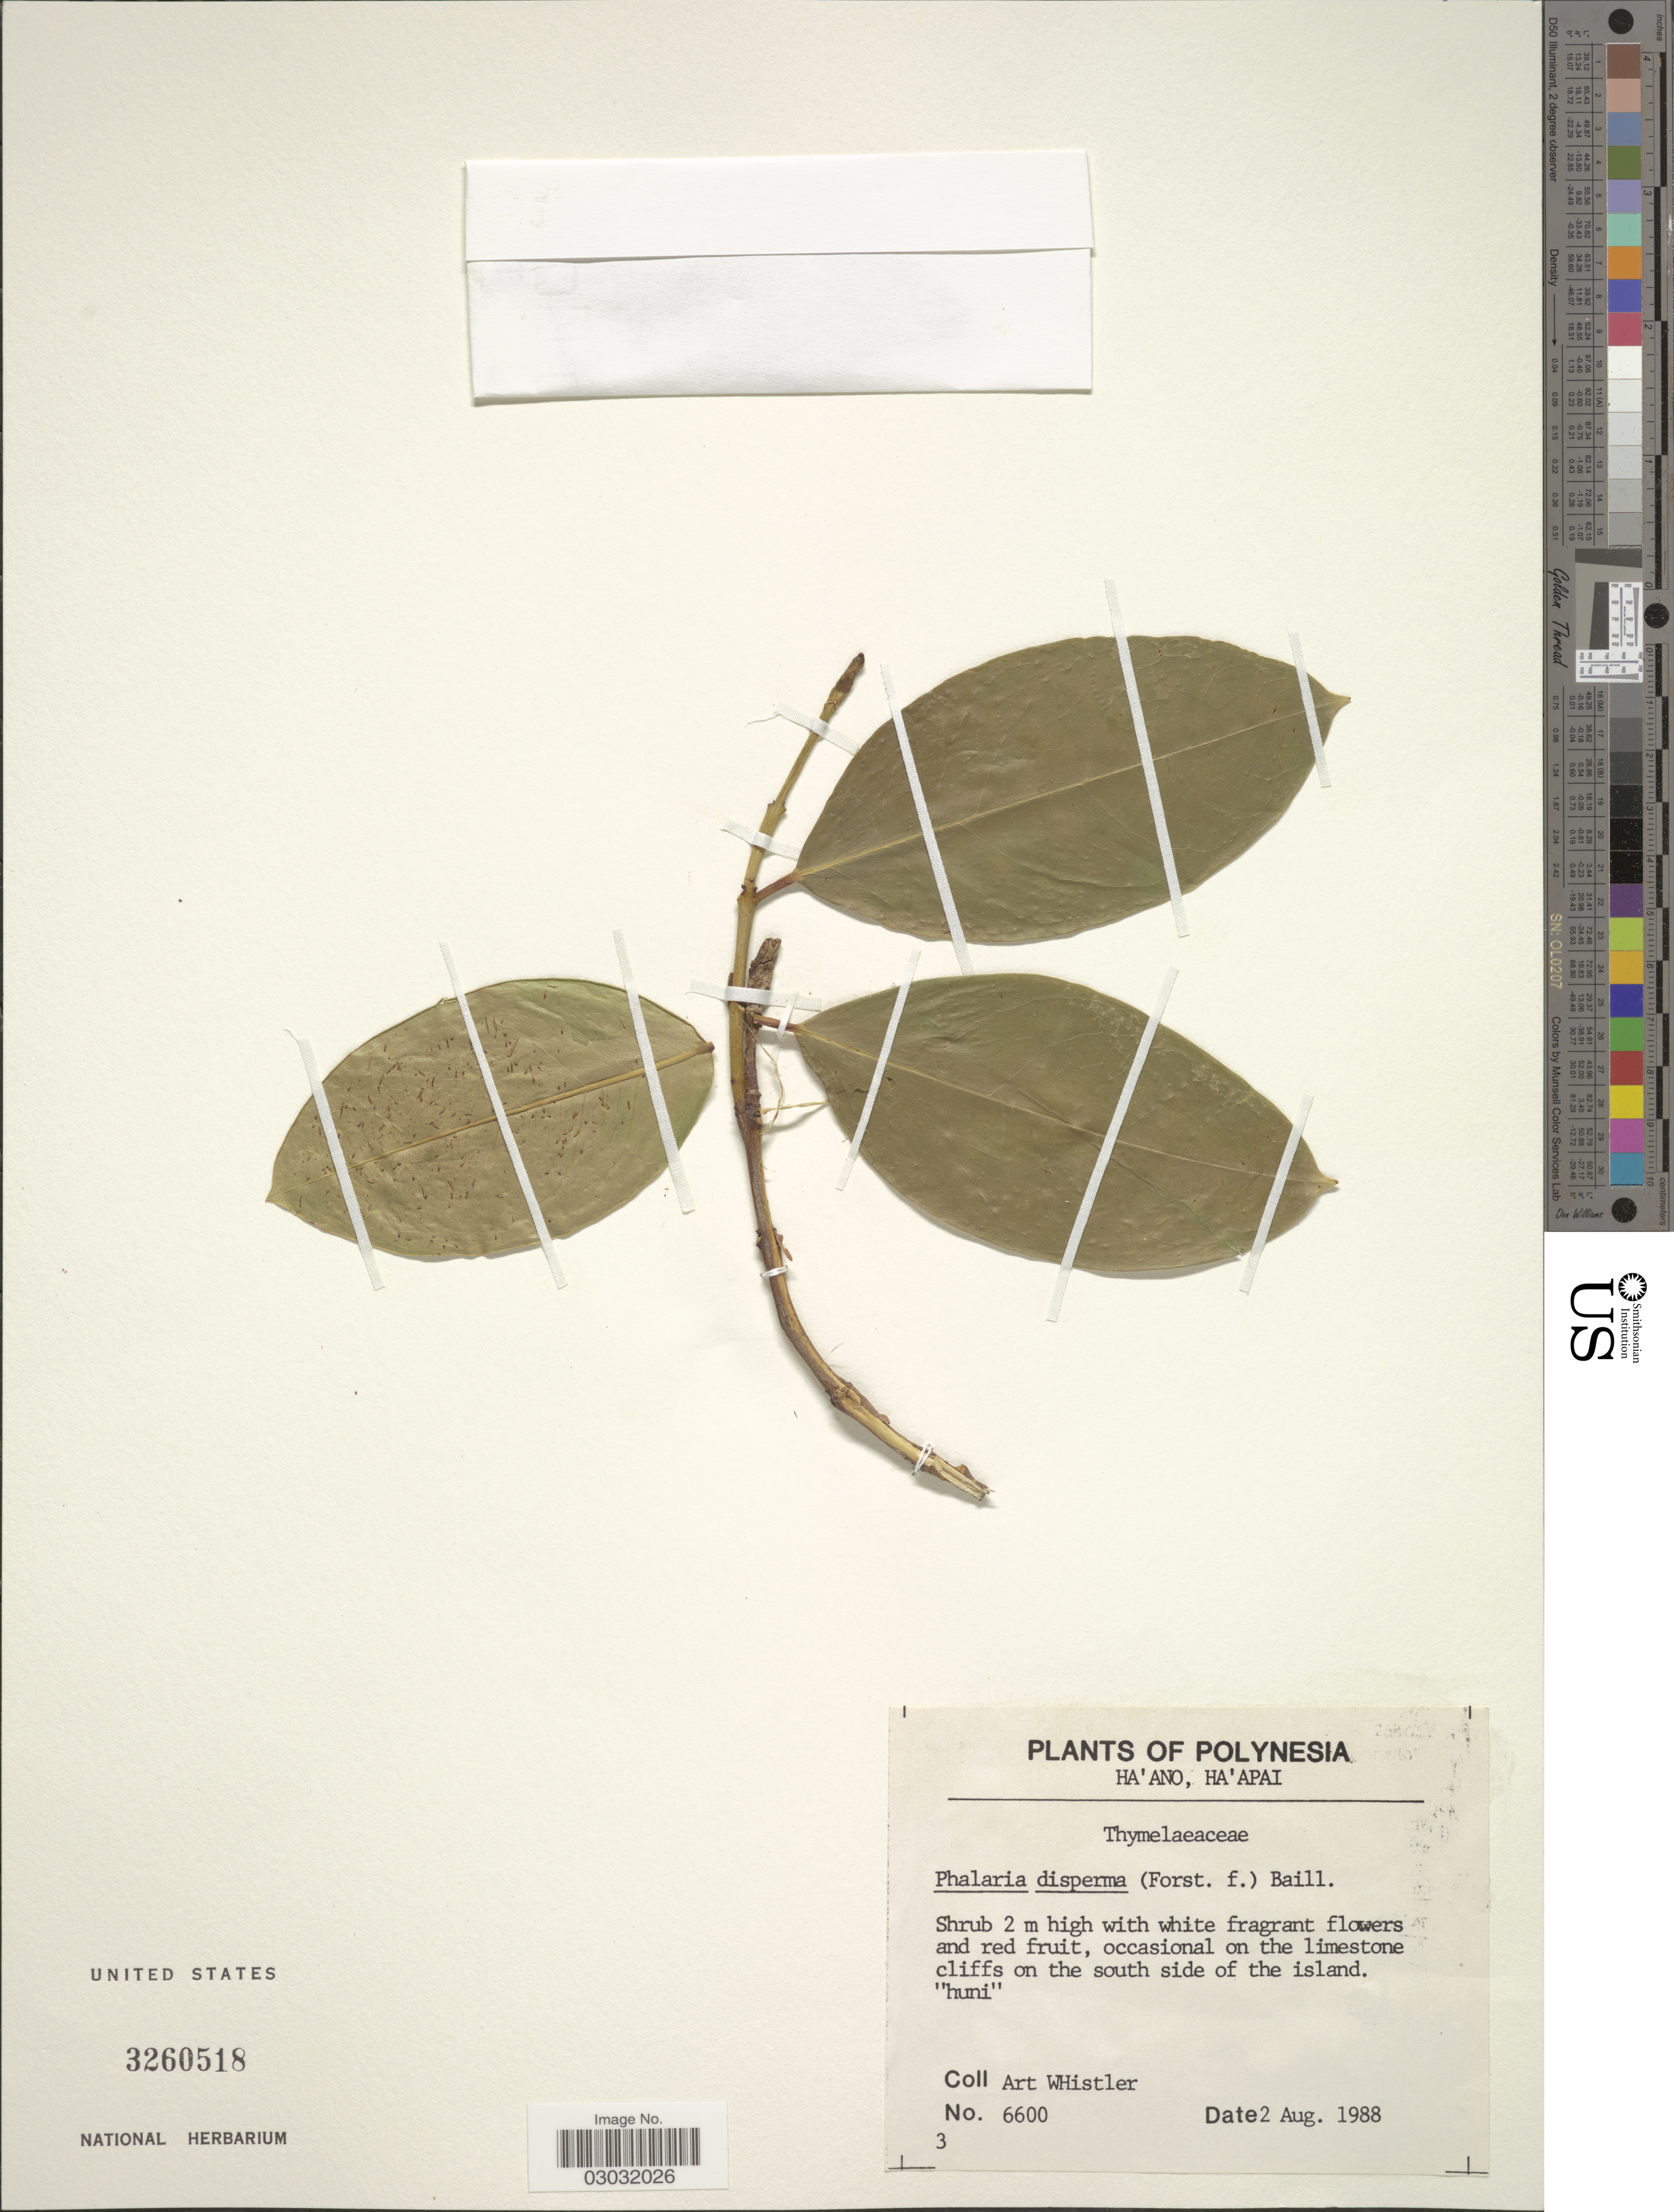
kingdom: Plantae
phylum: Tracheophyta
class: Magnoliopsida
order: Malvales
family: Thymelaeaceae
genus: Phaleria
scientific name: Phaleria disperma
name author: (G. Forst.) Baill.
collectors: A. Whistler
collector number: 6600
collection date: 1988-08-02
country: Tonga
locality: Polynesia, Ha'ano, Ha'apai.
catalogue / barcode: US 3260518